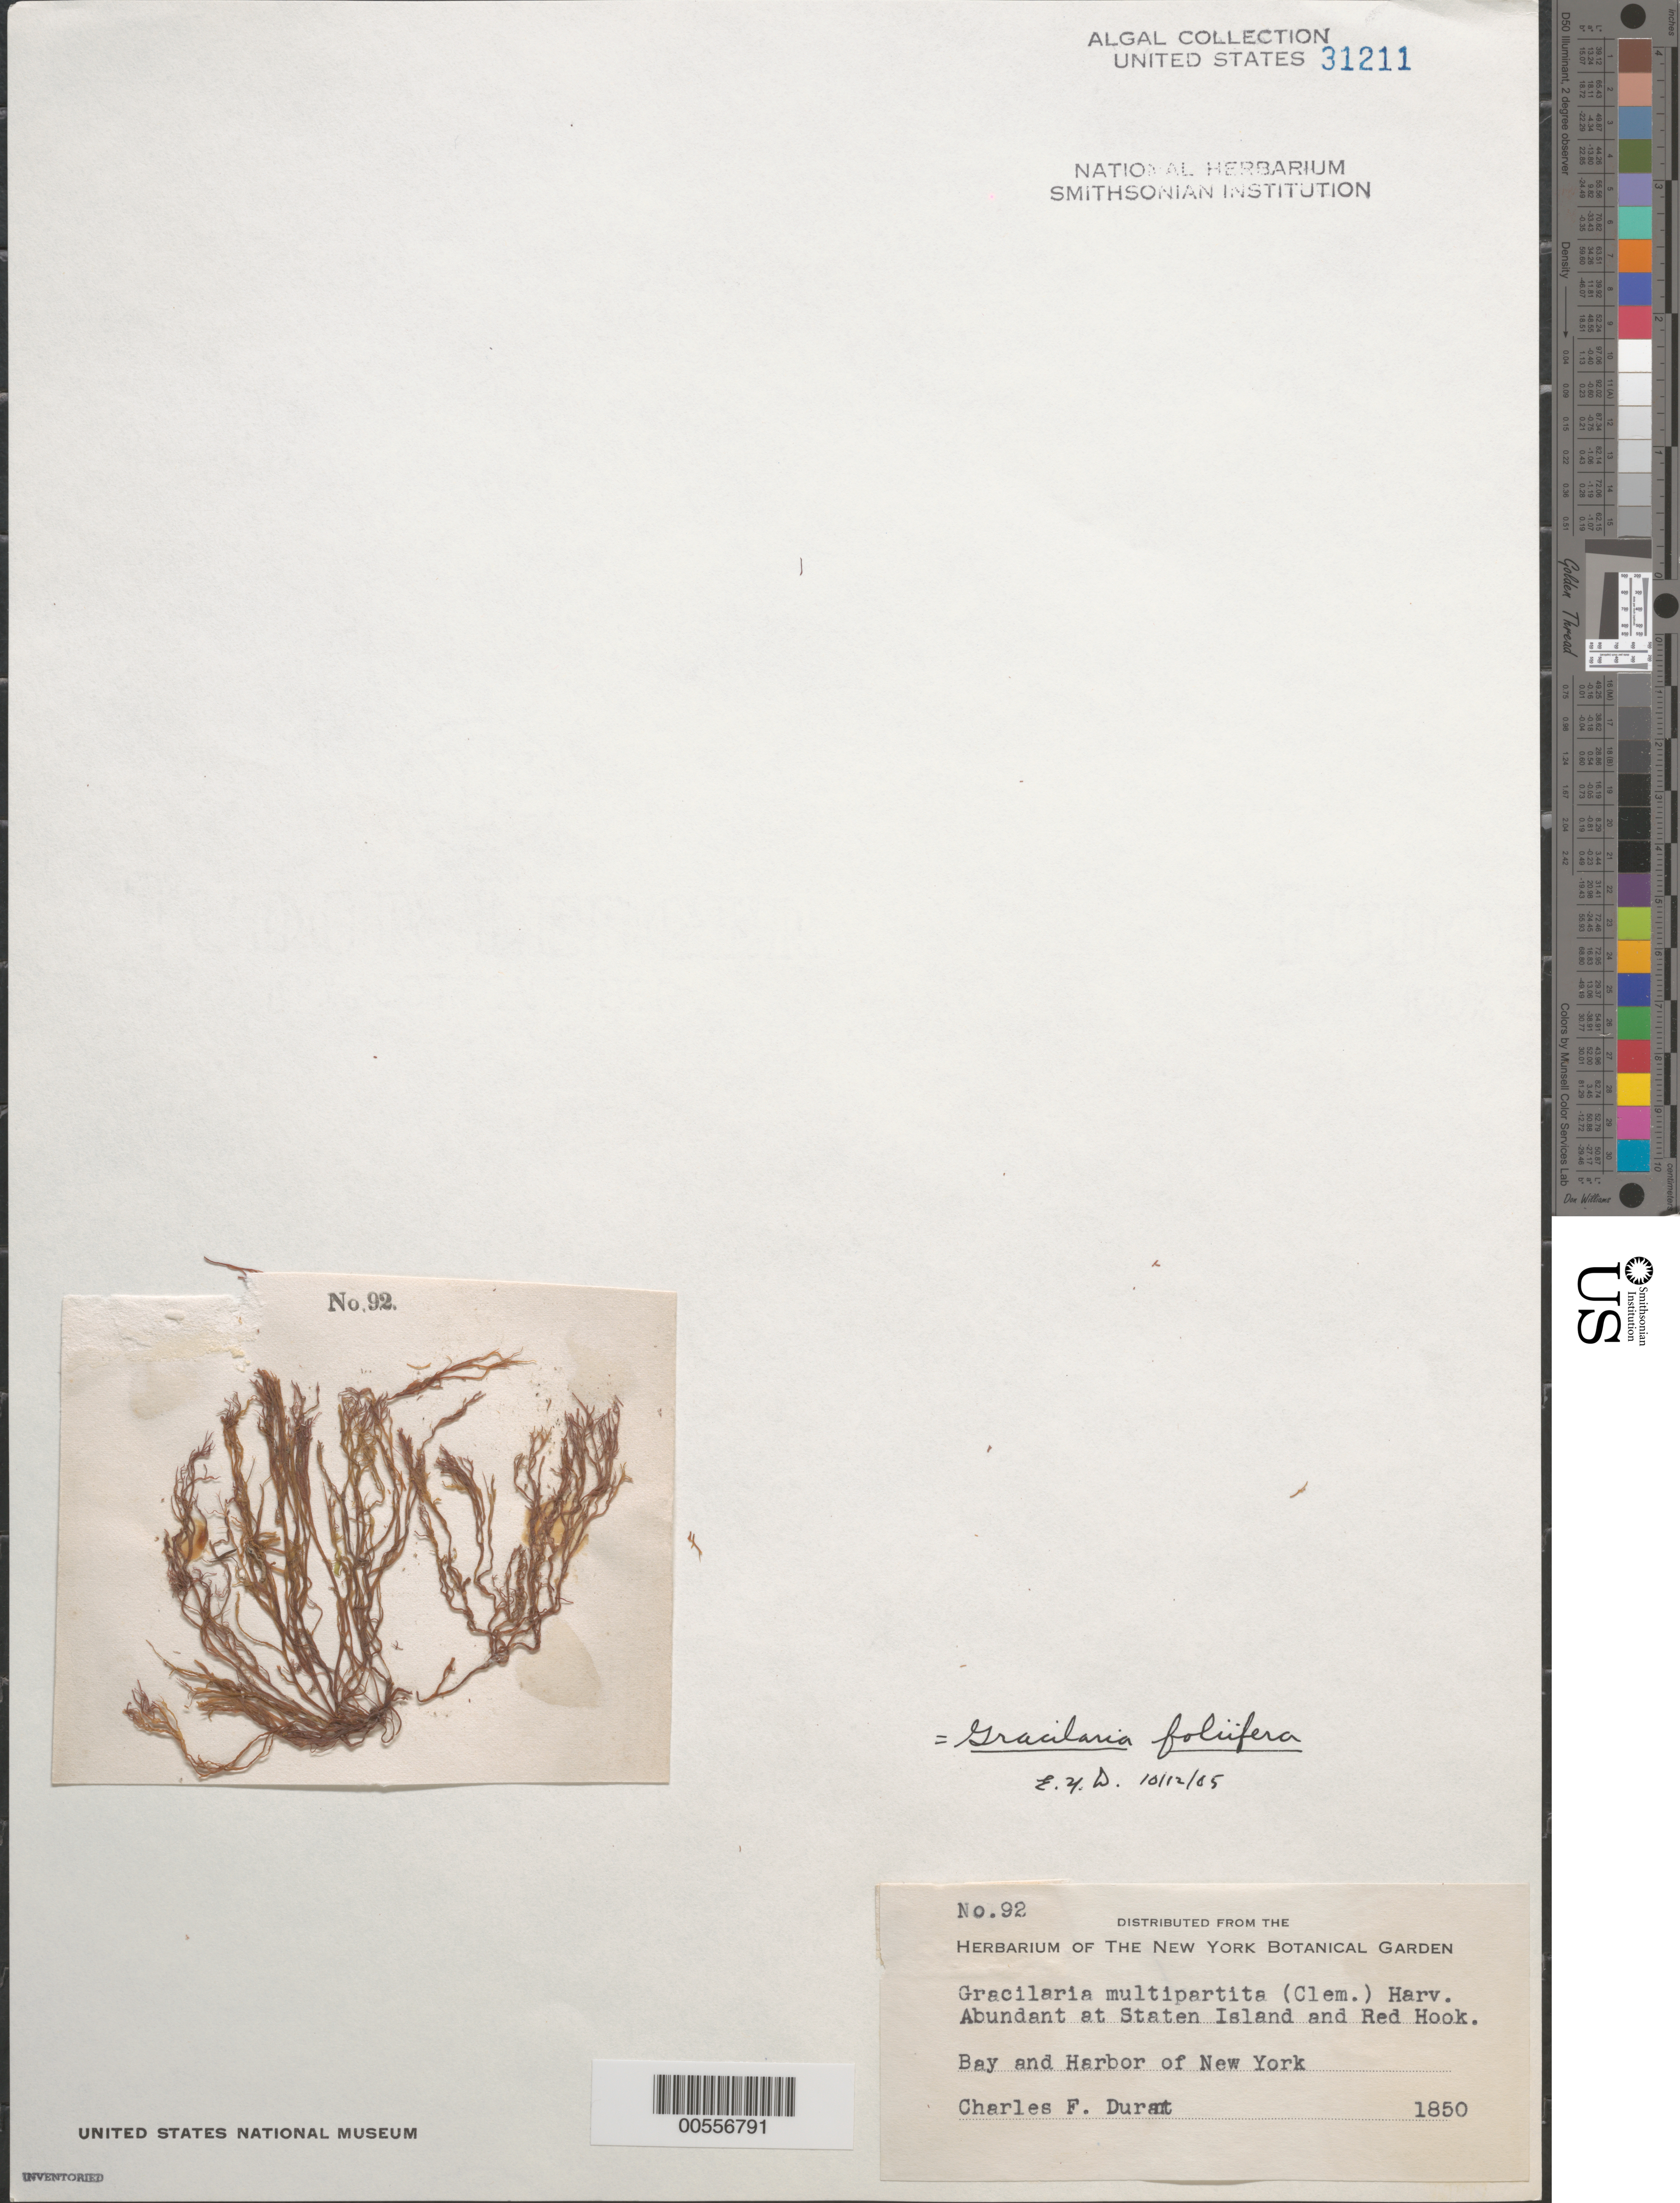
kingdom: Plantae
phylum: Rhodophyta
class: Florideophyceae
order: Gracilariales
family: Gracilariaceae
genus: Gracilaria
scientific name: Gracilaria foliifera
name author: (Forssk.) Børgesen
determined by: Dawson, E. Y.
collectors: C. Durant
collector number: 92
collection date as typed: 1850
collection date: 1850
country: United States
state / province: New York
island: Staten Island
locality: Red Hook, New York Bay and Harbor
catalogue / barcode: US 31211